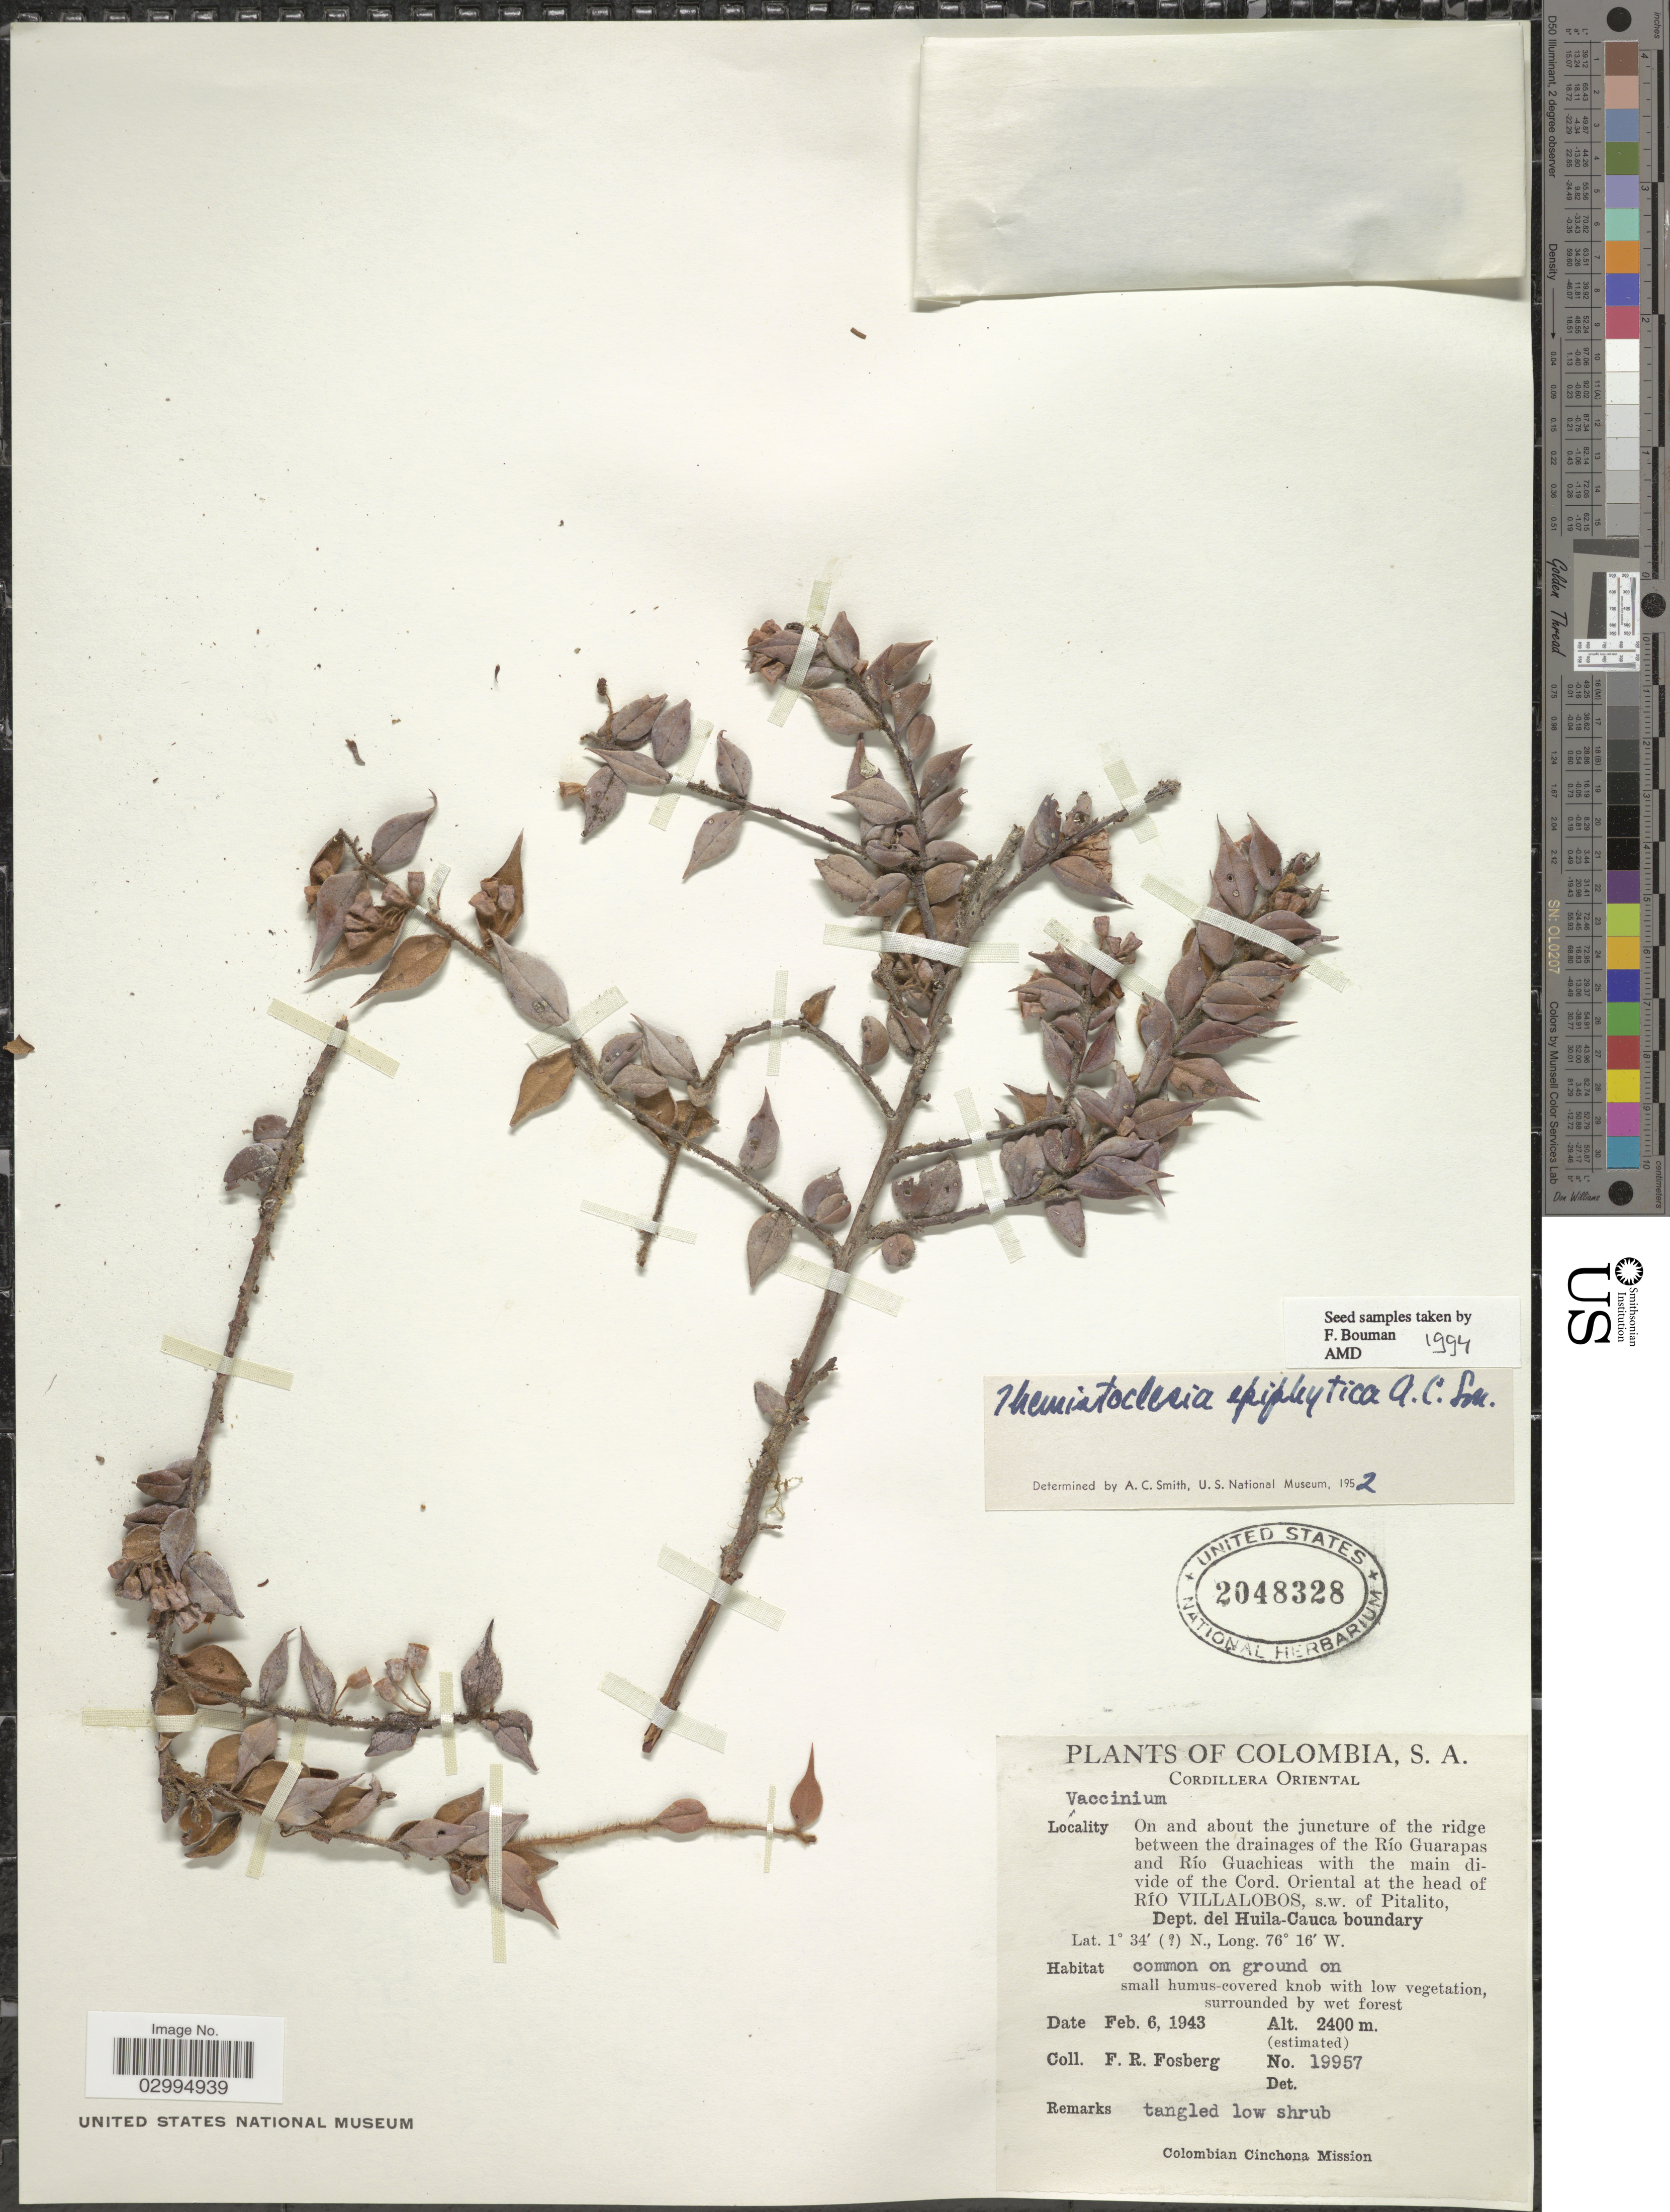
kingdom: Plantae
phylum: Tracheophyta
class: Magnoliopsida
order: Ericales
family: Ericaceae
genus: Themistoclesia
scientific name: Themistoclesia epiphytica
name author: A.C. Sm.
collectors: F. R. Fosberg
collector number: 19957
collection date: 1943-02-06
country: Colombia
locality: Cordillera Oriental. On and about the juncture of the ridge between the drainages of the Río Guarapas and Río Guachicas with the main divide of the Cord. Oriental at the head of Río Villalobos, s.w. of Pitalito, Dept. del Huila-Cauca boundary.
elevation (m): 2400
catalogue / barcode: US 2048328